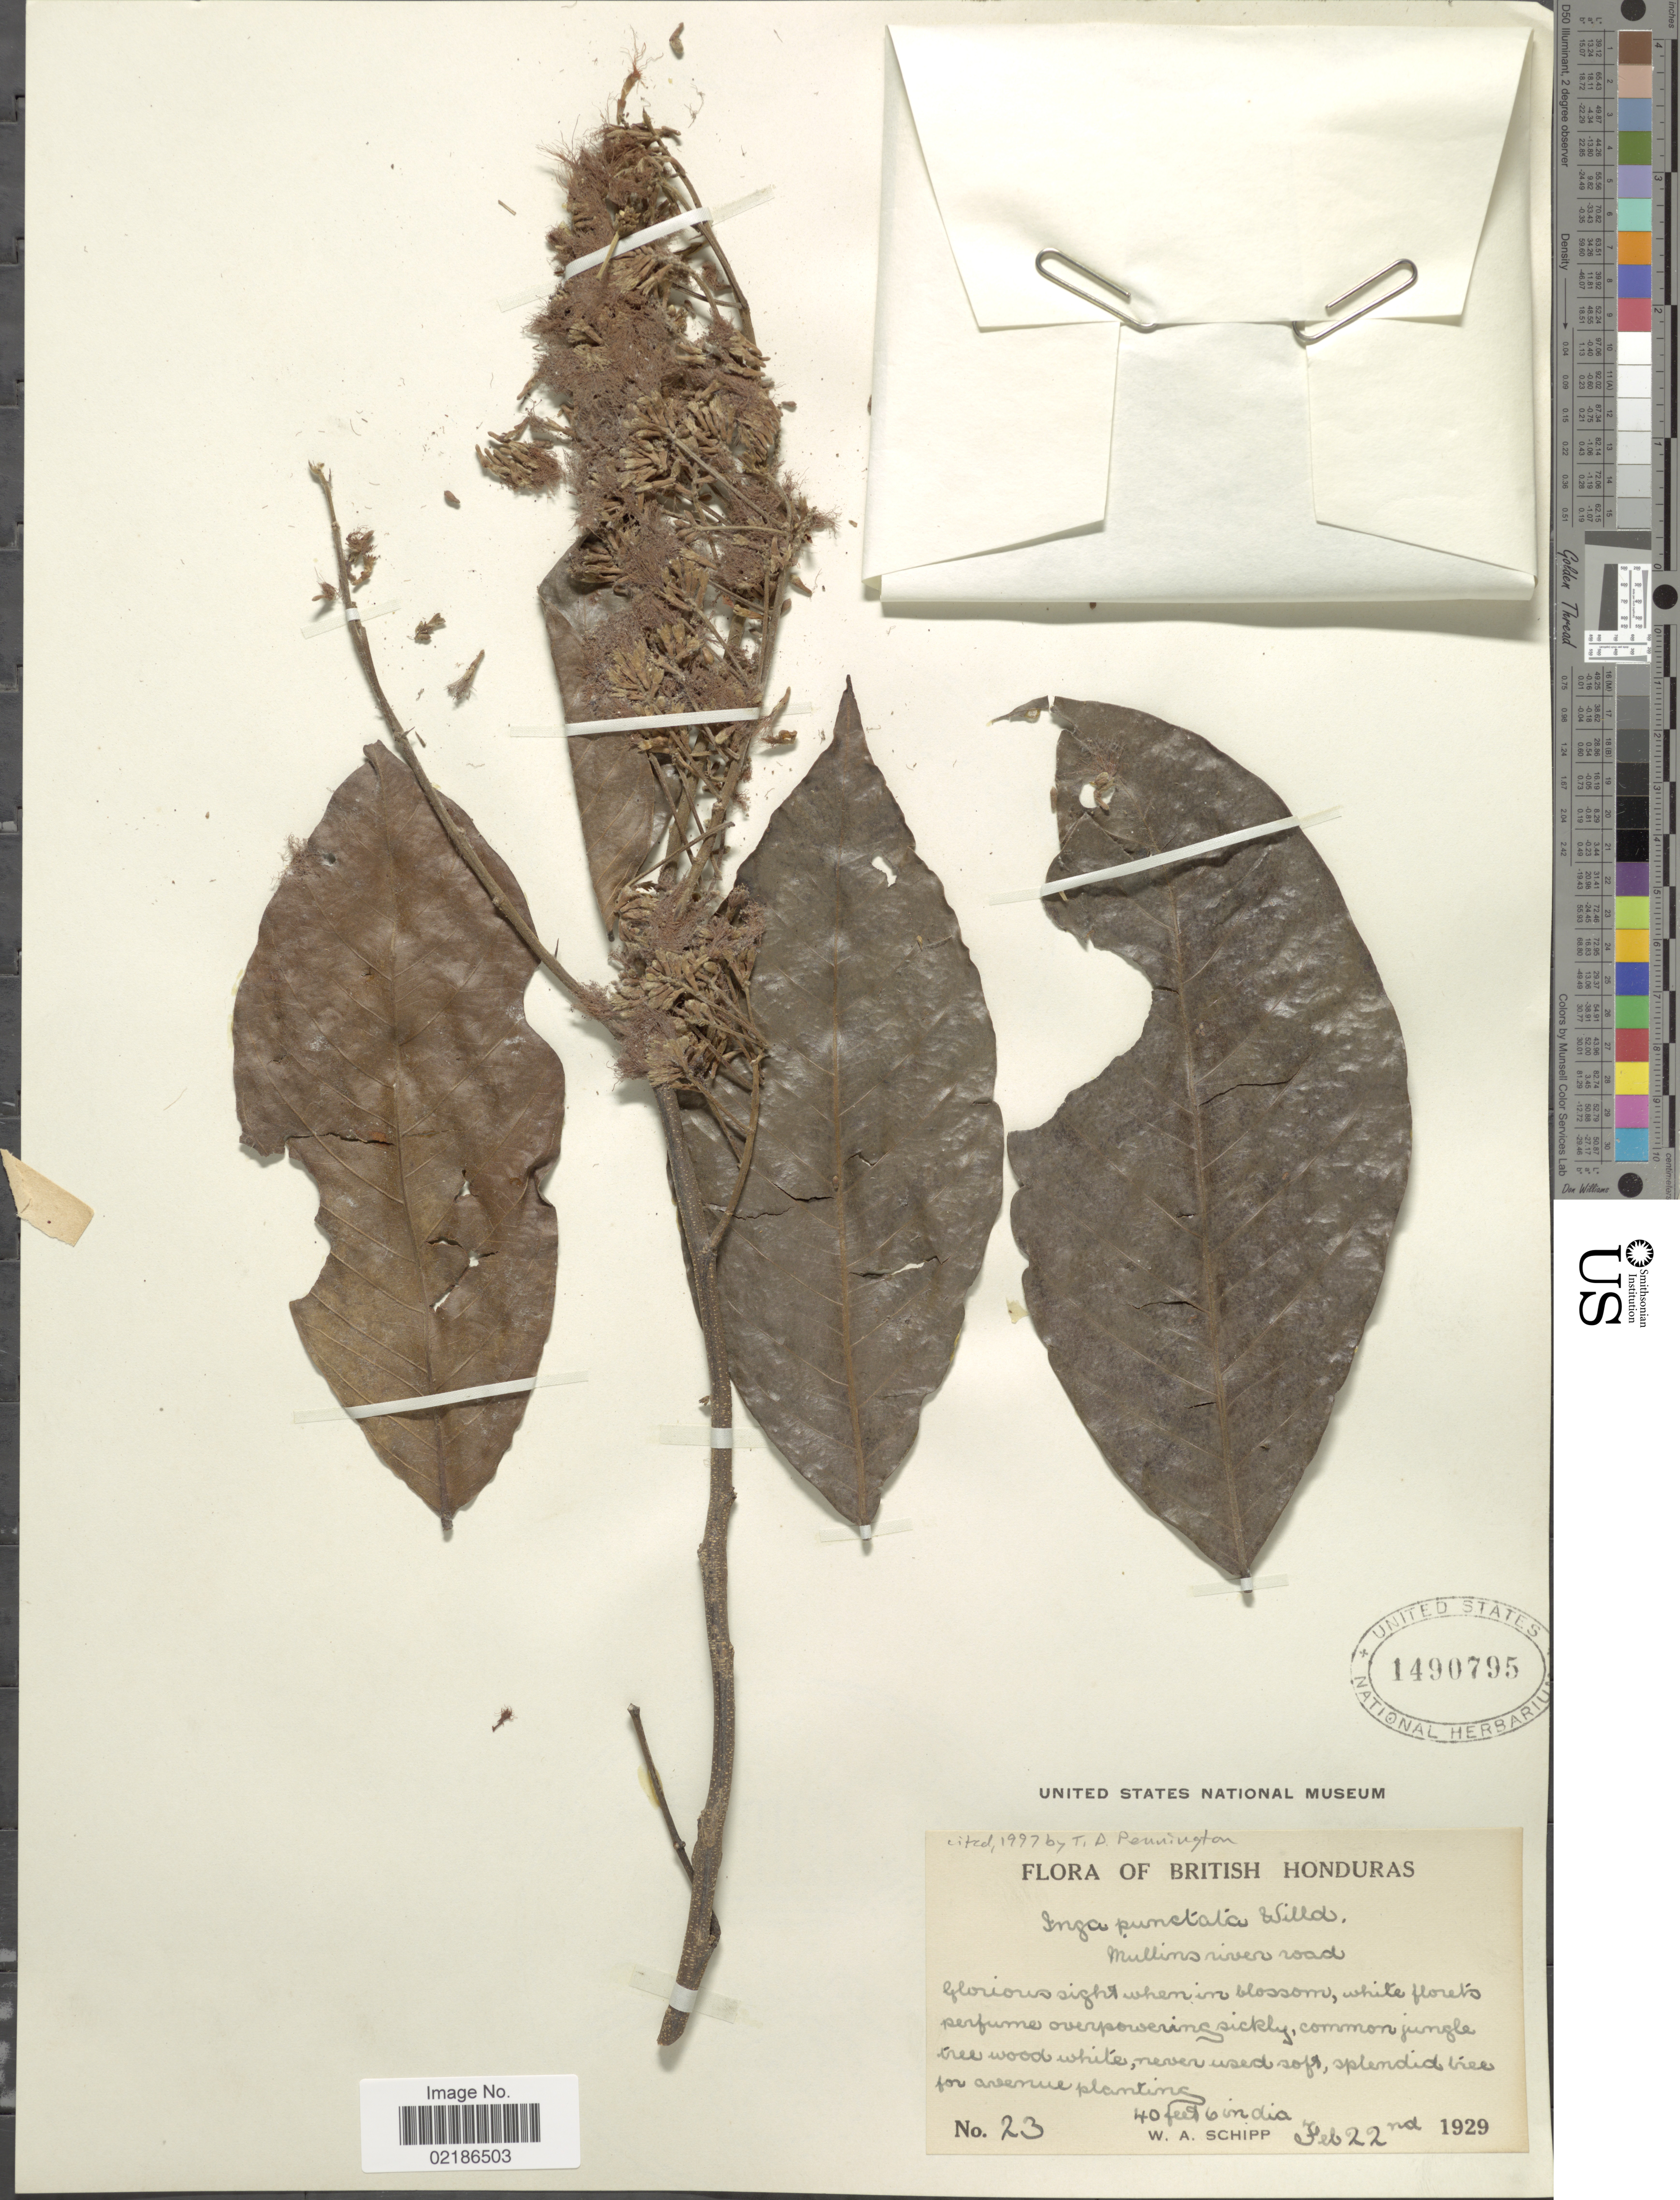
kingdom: Plantae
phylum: Tracheophyta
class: Magnoliopsida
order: Fabales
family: Fabaceae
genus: Inga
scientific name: Inga punctata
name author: Willd.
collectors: W. Schipp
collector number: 23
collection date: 1929-02-22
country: Belize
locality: British Honduras, Mullins river road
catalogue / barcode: US 1490795